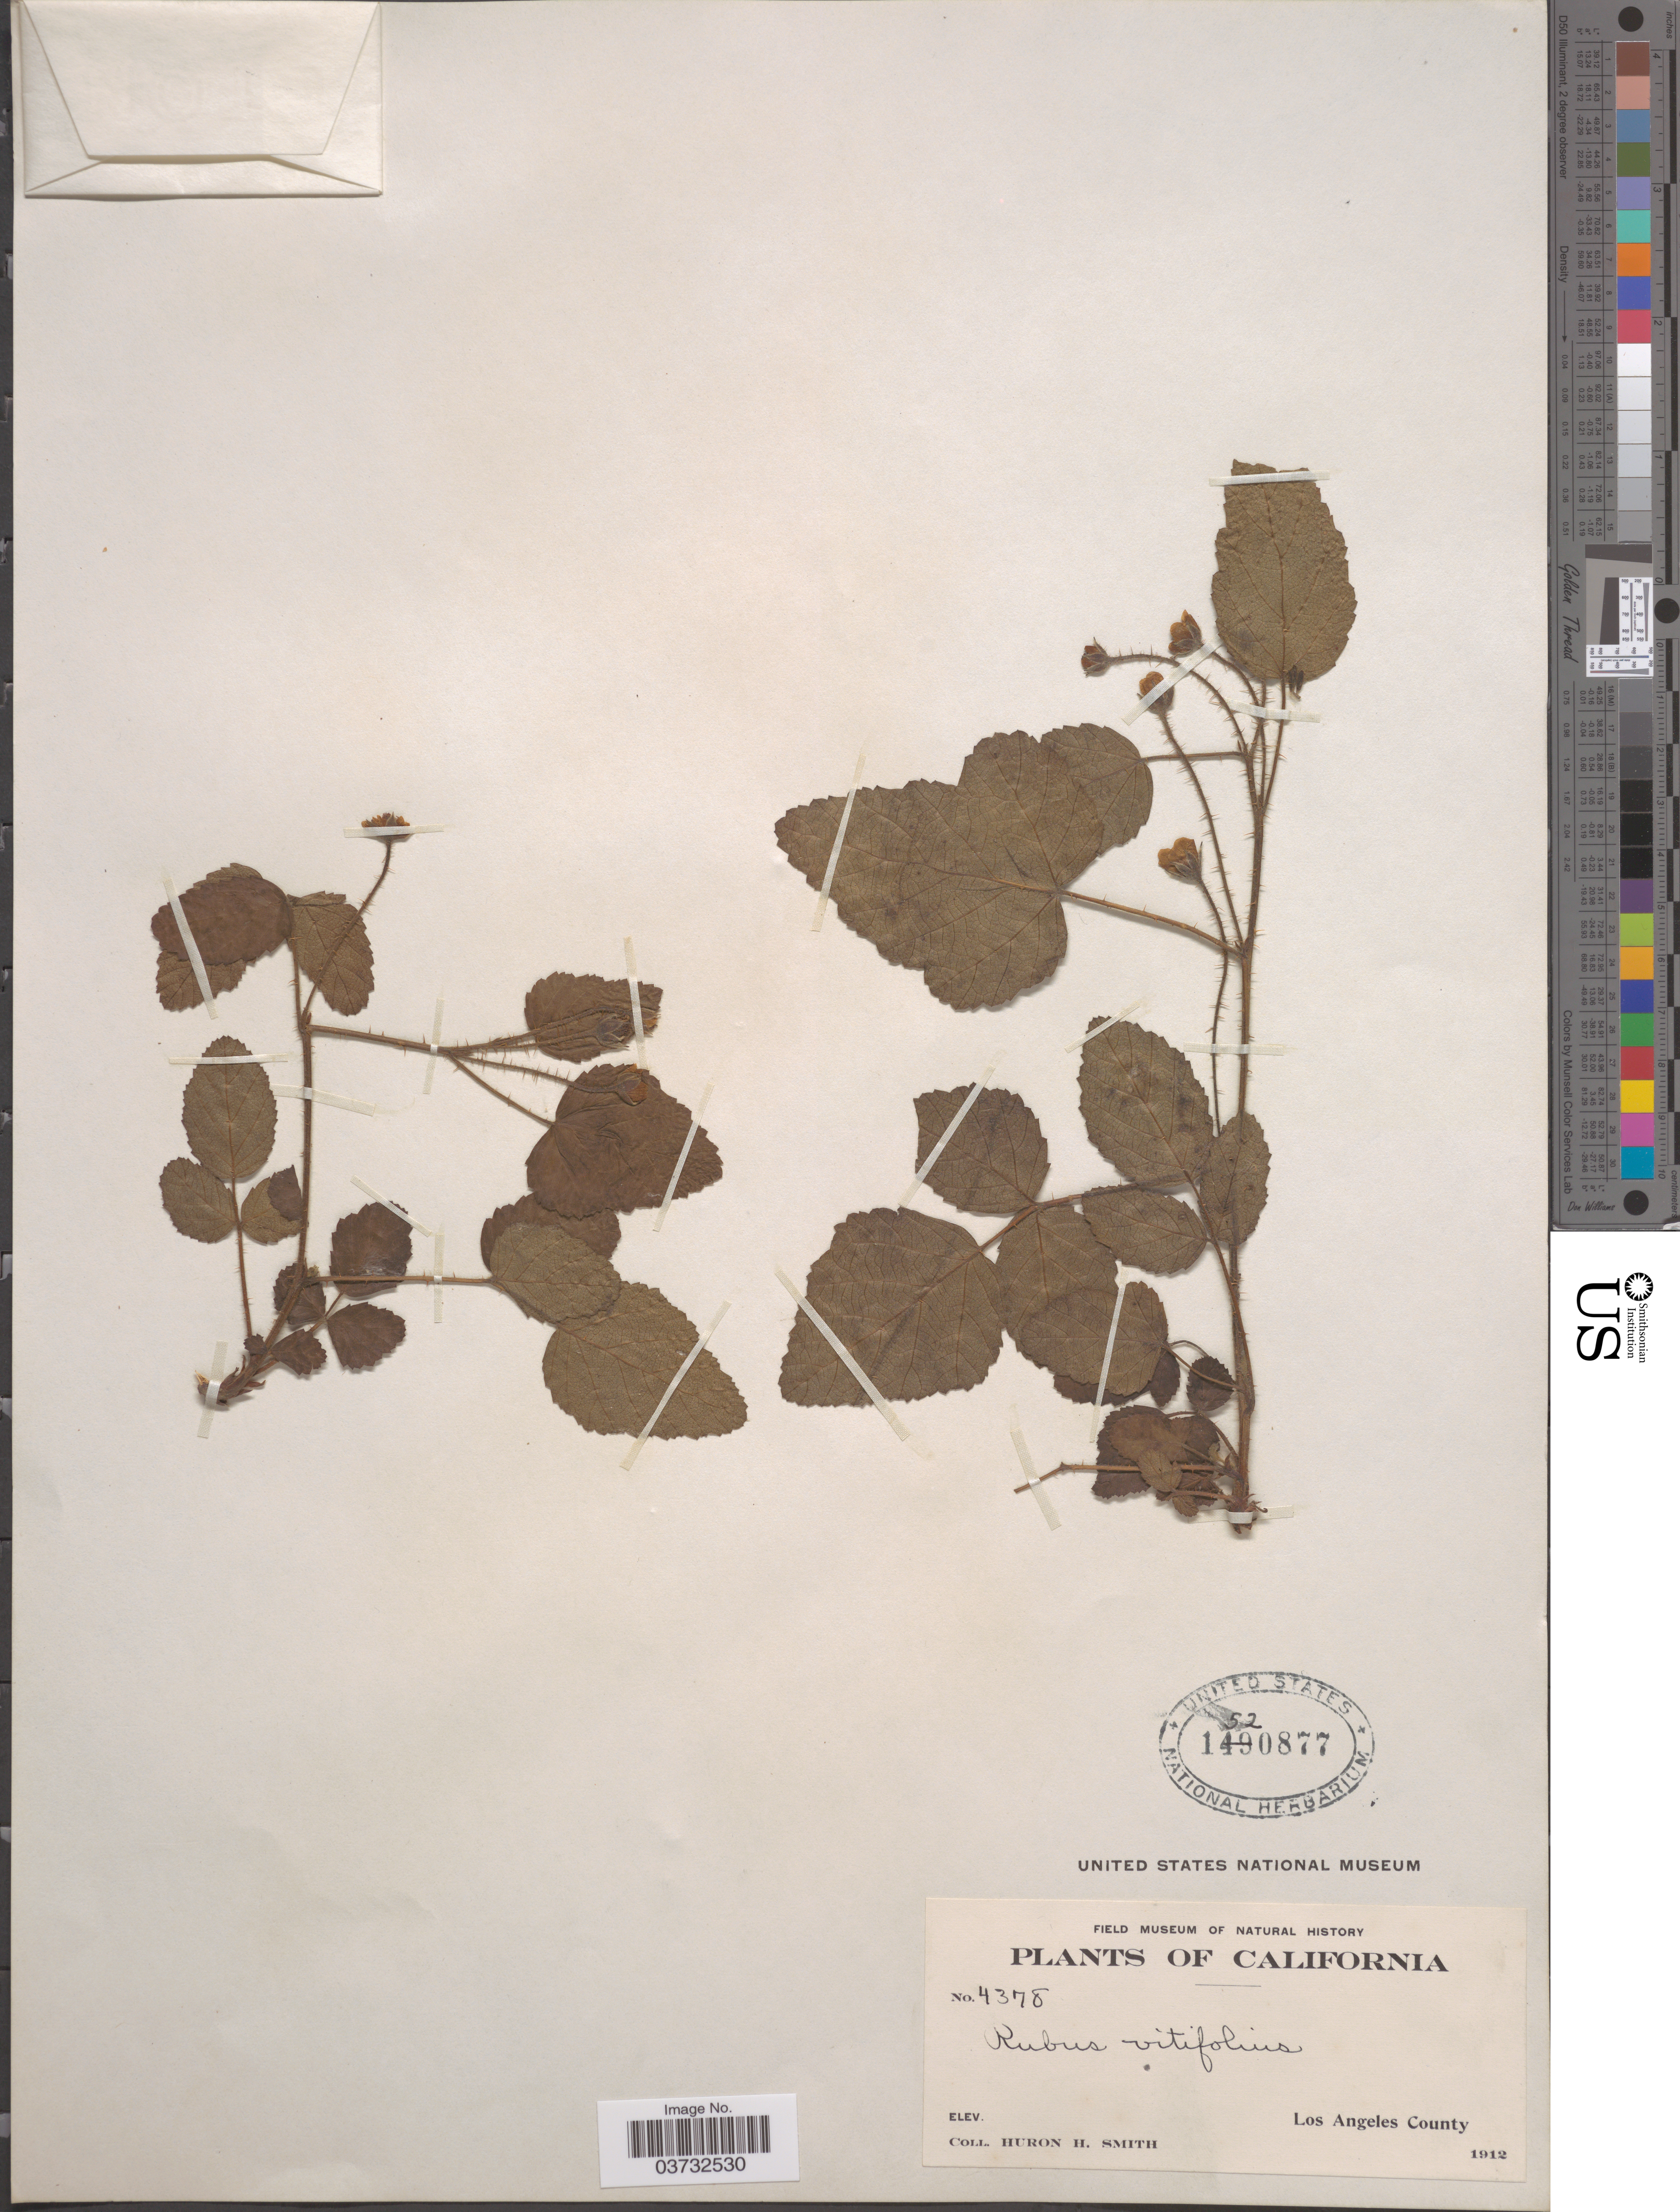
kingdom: Plantae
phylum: Tracheophyta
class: Magnoliopsida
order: Rosales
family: Rosaceae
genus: Rubus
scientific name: Rubus vitifolius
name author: Cham. & Schltdl.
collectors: Huron H. Smith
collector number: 4378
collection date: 1912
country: United States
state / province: California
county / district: Los Angeles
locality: Los Angeles County.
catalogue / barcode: US 1520877